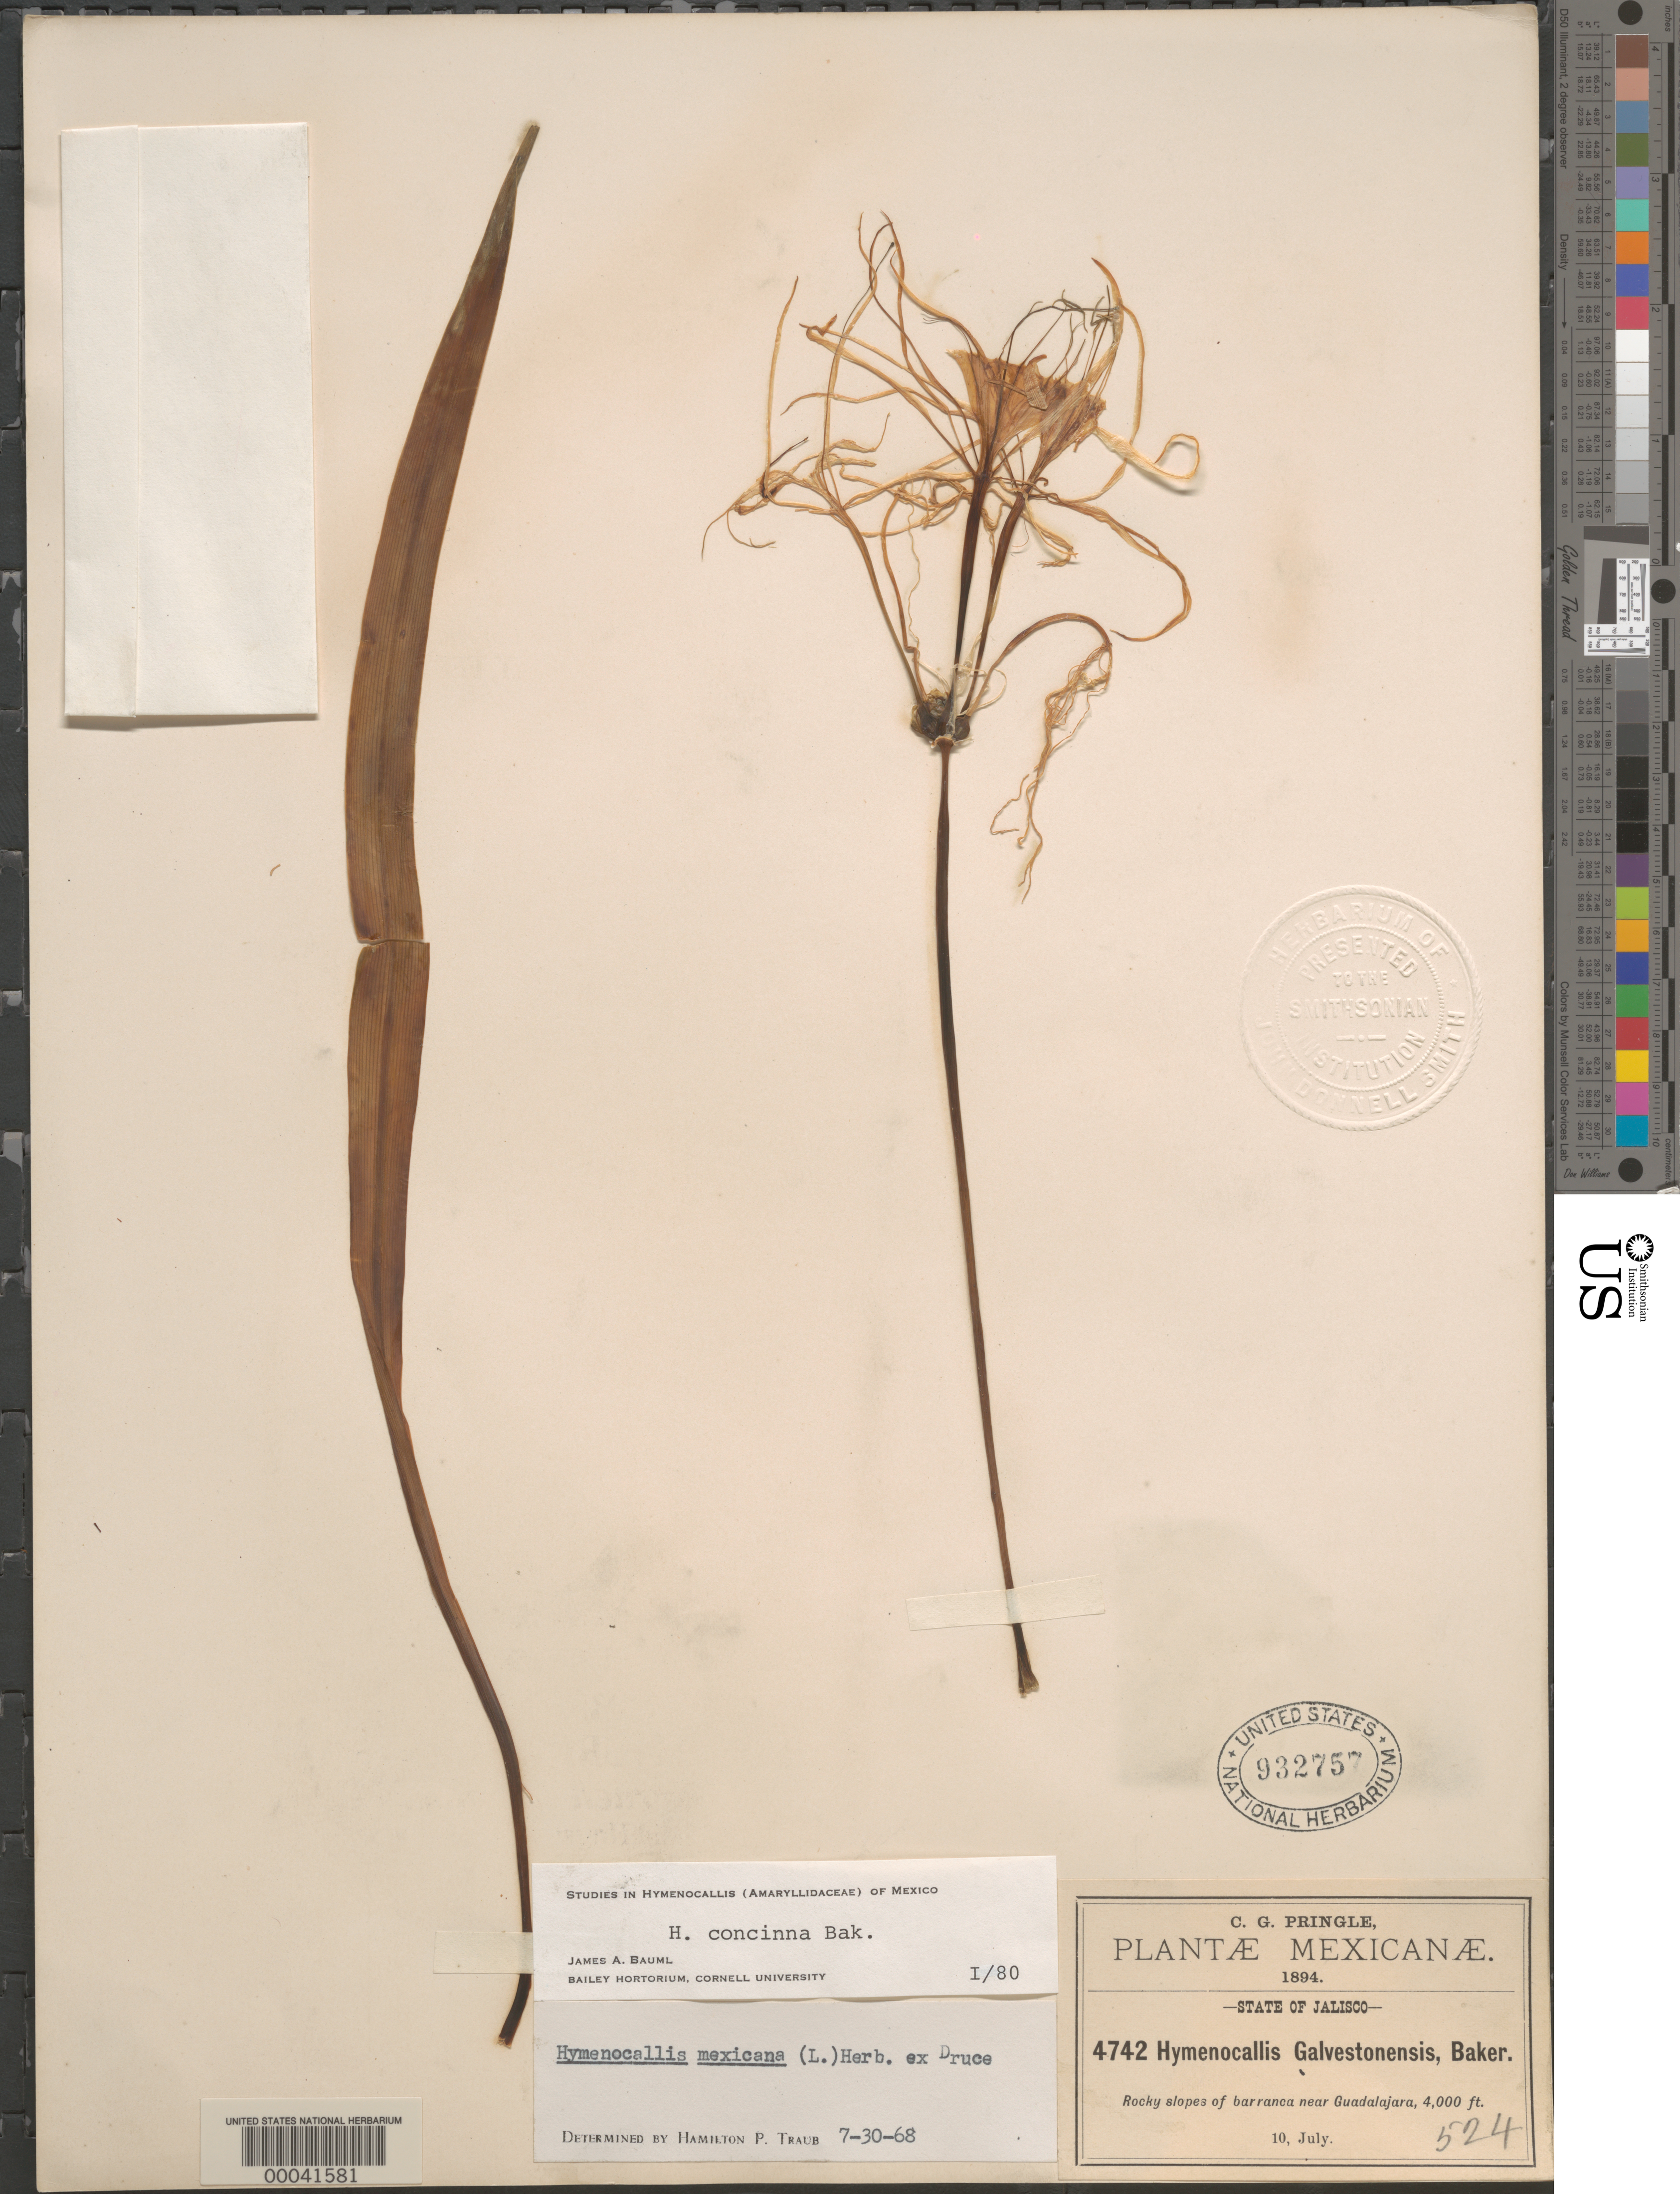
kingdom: Plantae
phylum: Tracheophyta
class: Liliopsida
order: Asparagales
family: Amaryllidaceae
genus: Hymenocallis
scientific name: Hymenocallis concinna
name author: Baker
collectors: C. G. Pringle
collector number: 4742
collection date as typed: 10 Jul 1894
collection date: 1894-07-10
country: Mexico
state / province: Jalisco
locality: Near Guadalajara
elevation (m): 1219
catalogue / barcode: US 932757